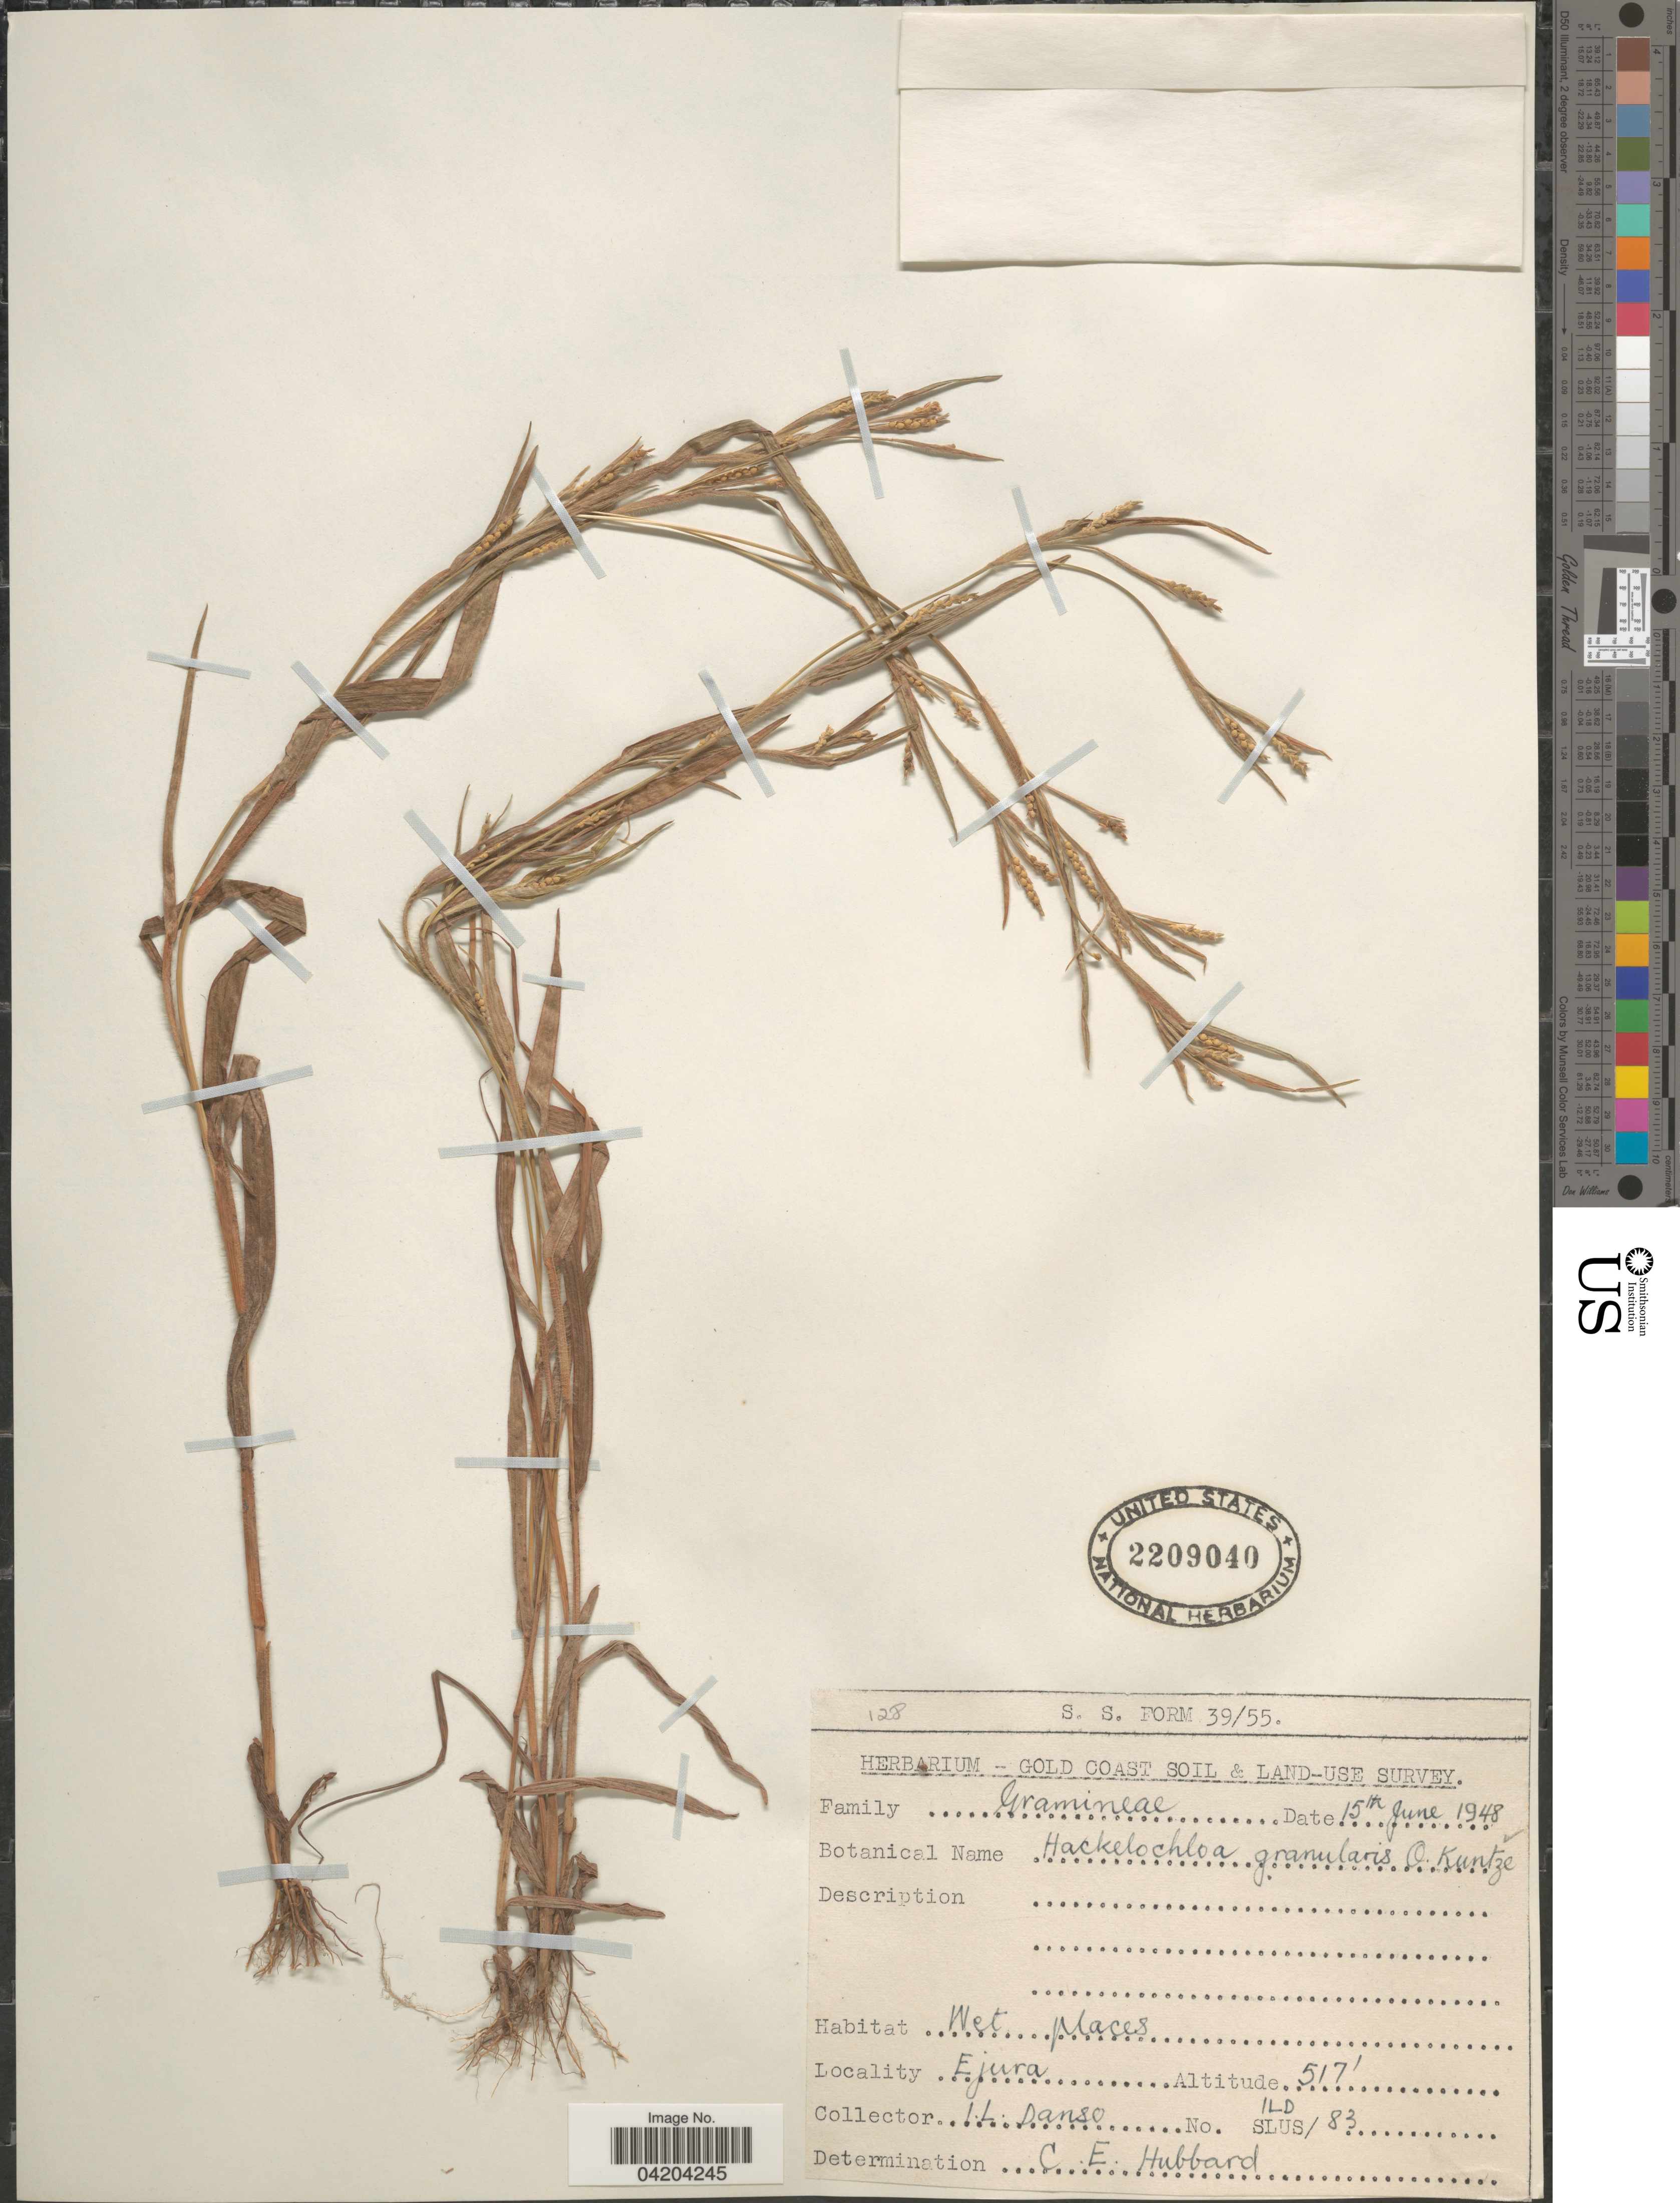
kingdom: Plantae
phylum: Tracheophyta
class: Liliopsida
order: Poales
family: Poaceae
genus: Mnesithea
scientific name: Mnesithea granularis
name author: (L.) de Koning & Sosef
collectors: I. Danso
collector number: ILD/SLUS/83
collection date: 1948-06-15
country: Ghana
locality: Gold Coast Soil & Land-Use Survey. Ejura.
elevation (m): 158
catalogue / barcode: US 2209040